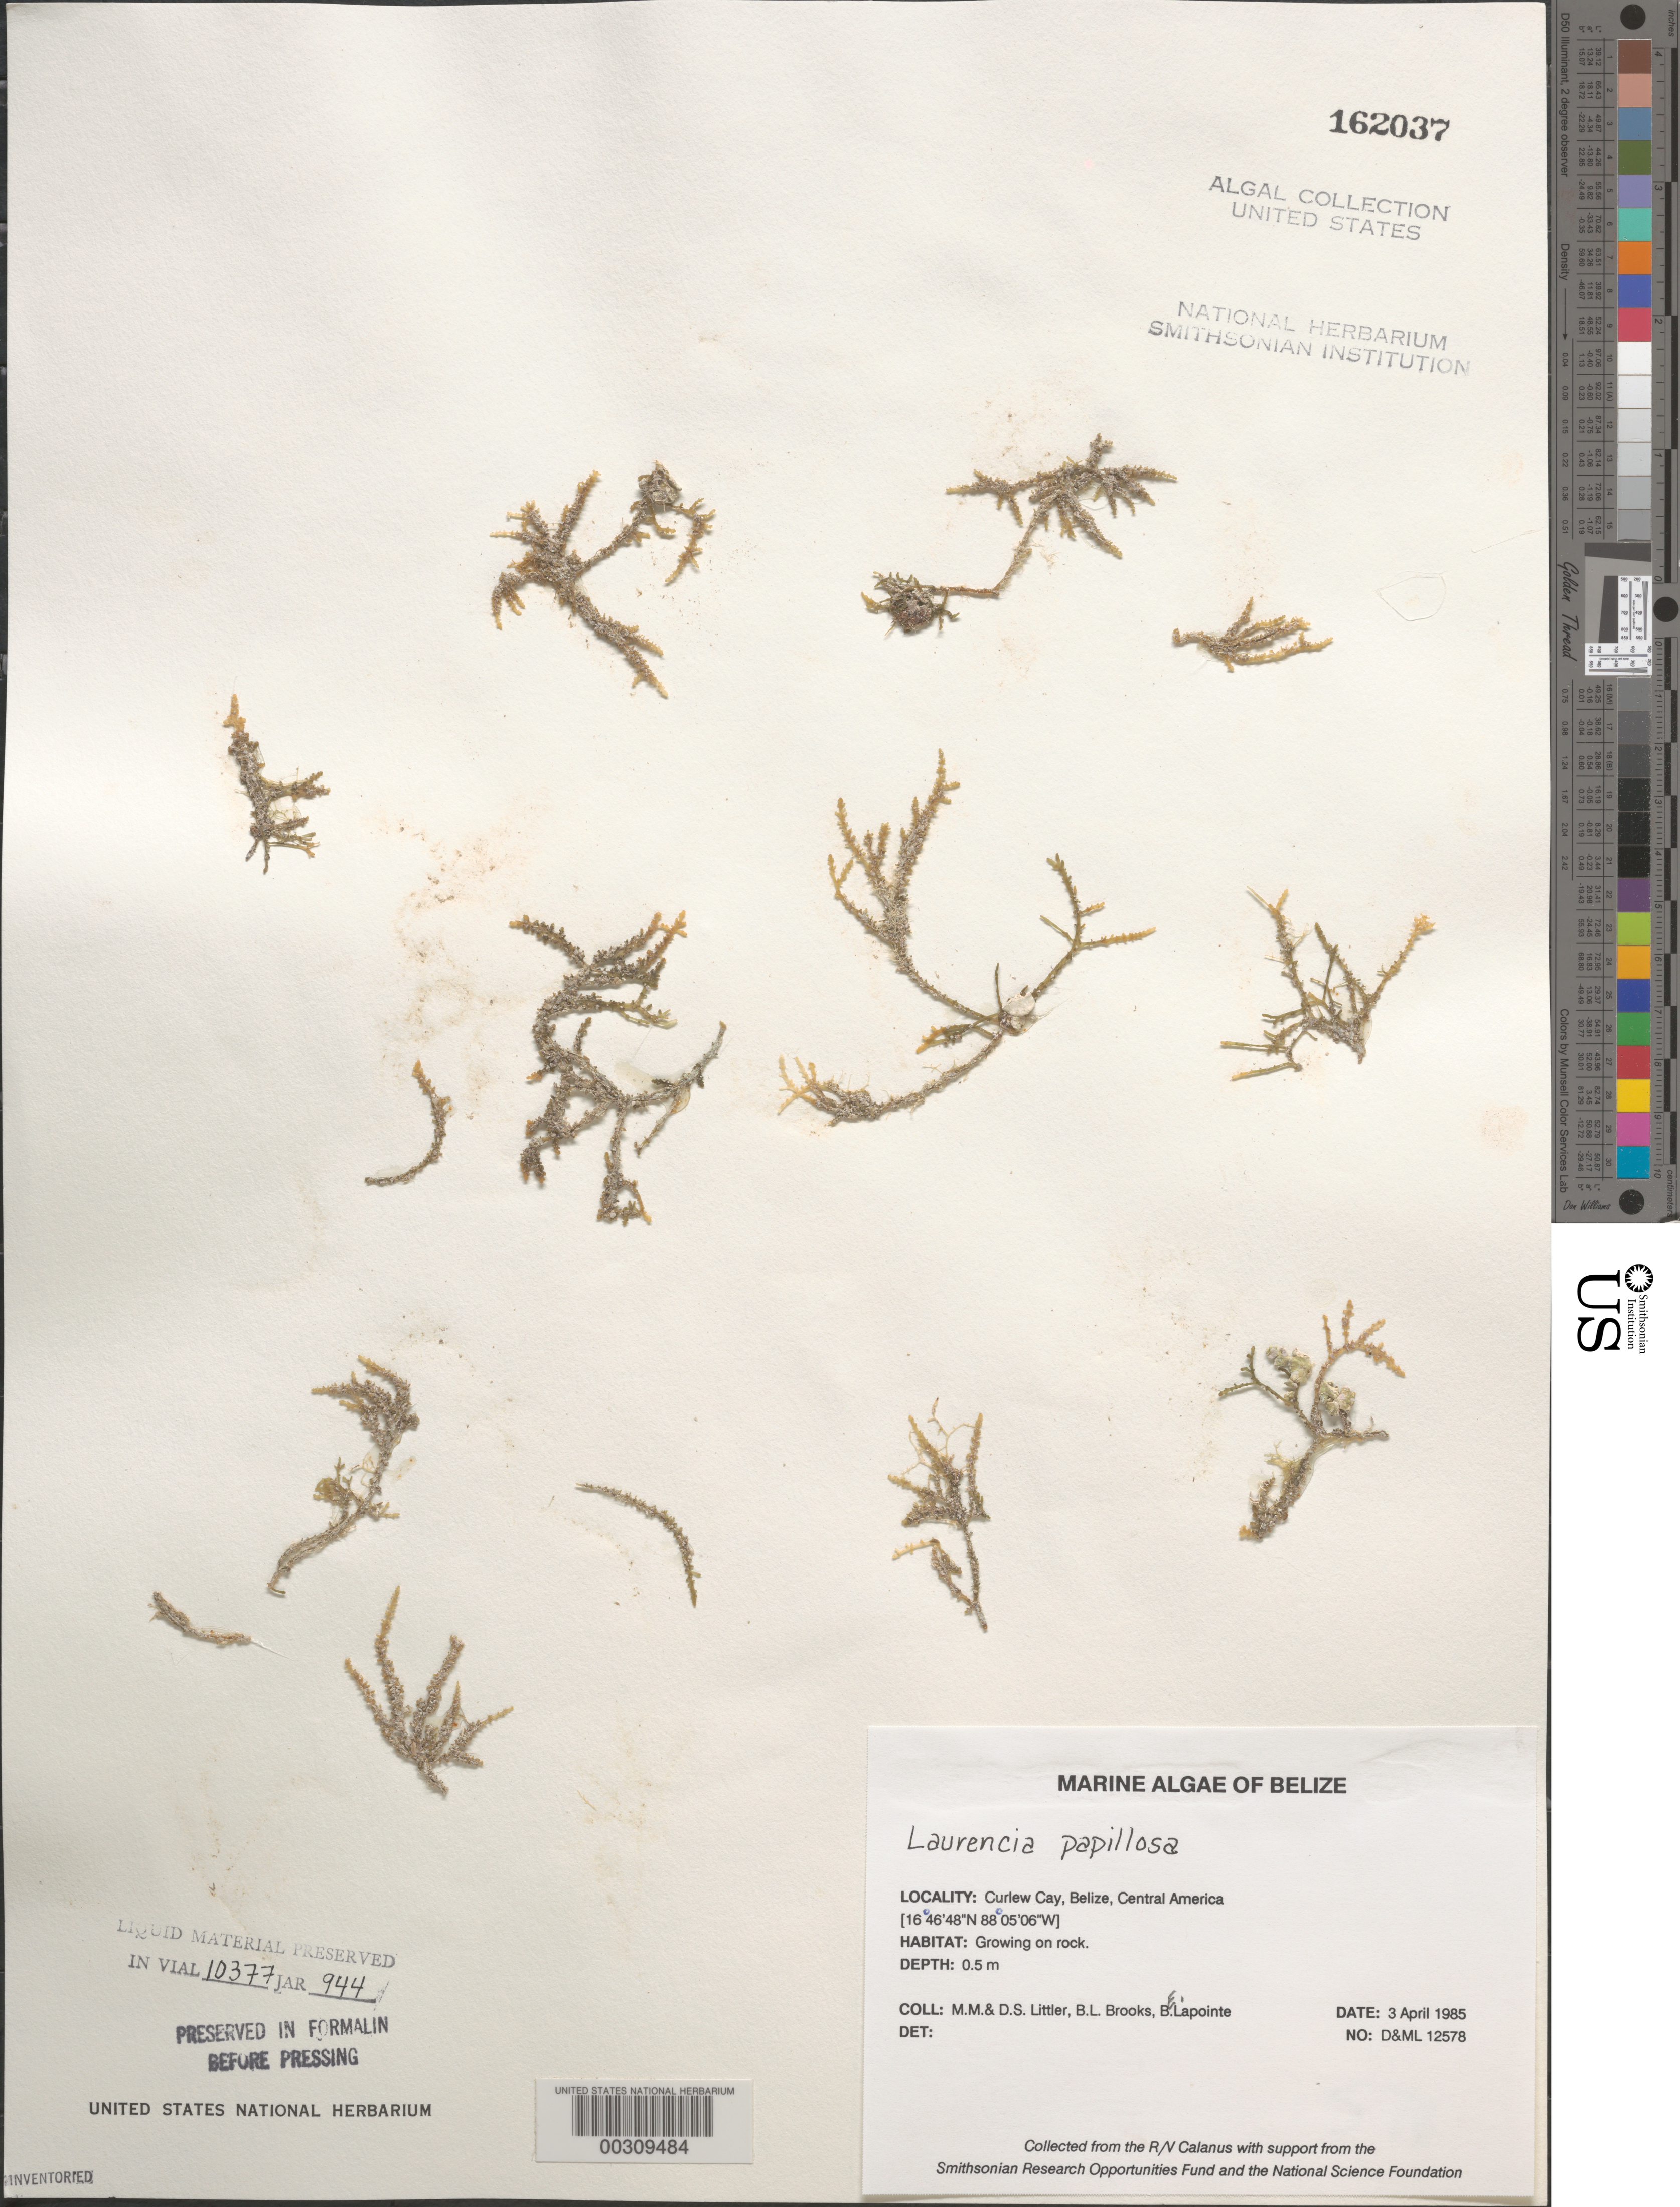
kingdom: Plantae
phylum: Rhodophyta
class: Florideophyceae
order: Ceramiales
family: Rhodomelaceae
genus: Palisada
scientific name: Palisada perforata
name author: (Bory) K.W. Nam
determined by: Algae name updating Project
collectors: M. M. Littler, D. S. Littler, B. Brooks & B. Lapointe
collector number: D&ML 12578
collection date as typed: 03 Apr 1985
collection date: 1985-04-03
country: Belize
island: Curlew Cay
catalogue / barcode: US 162037